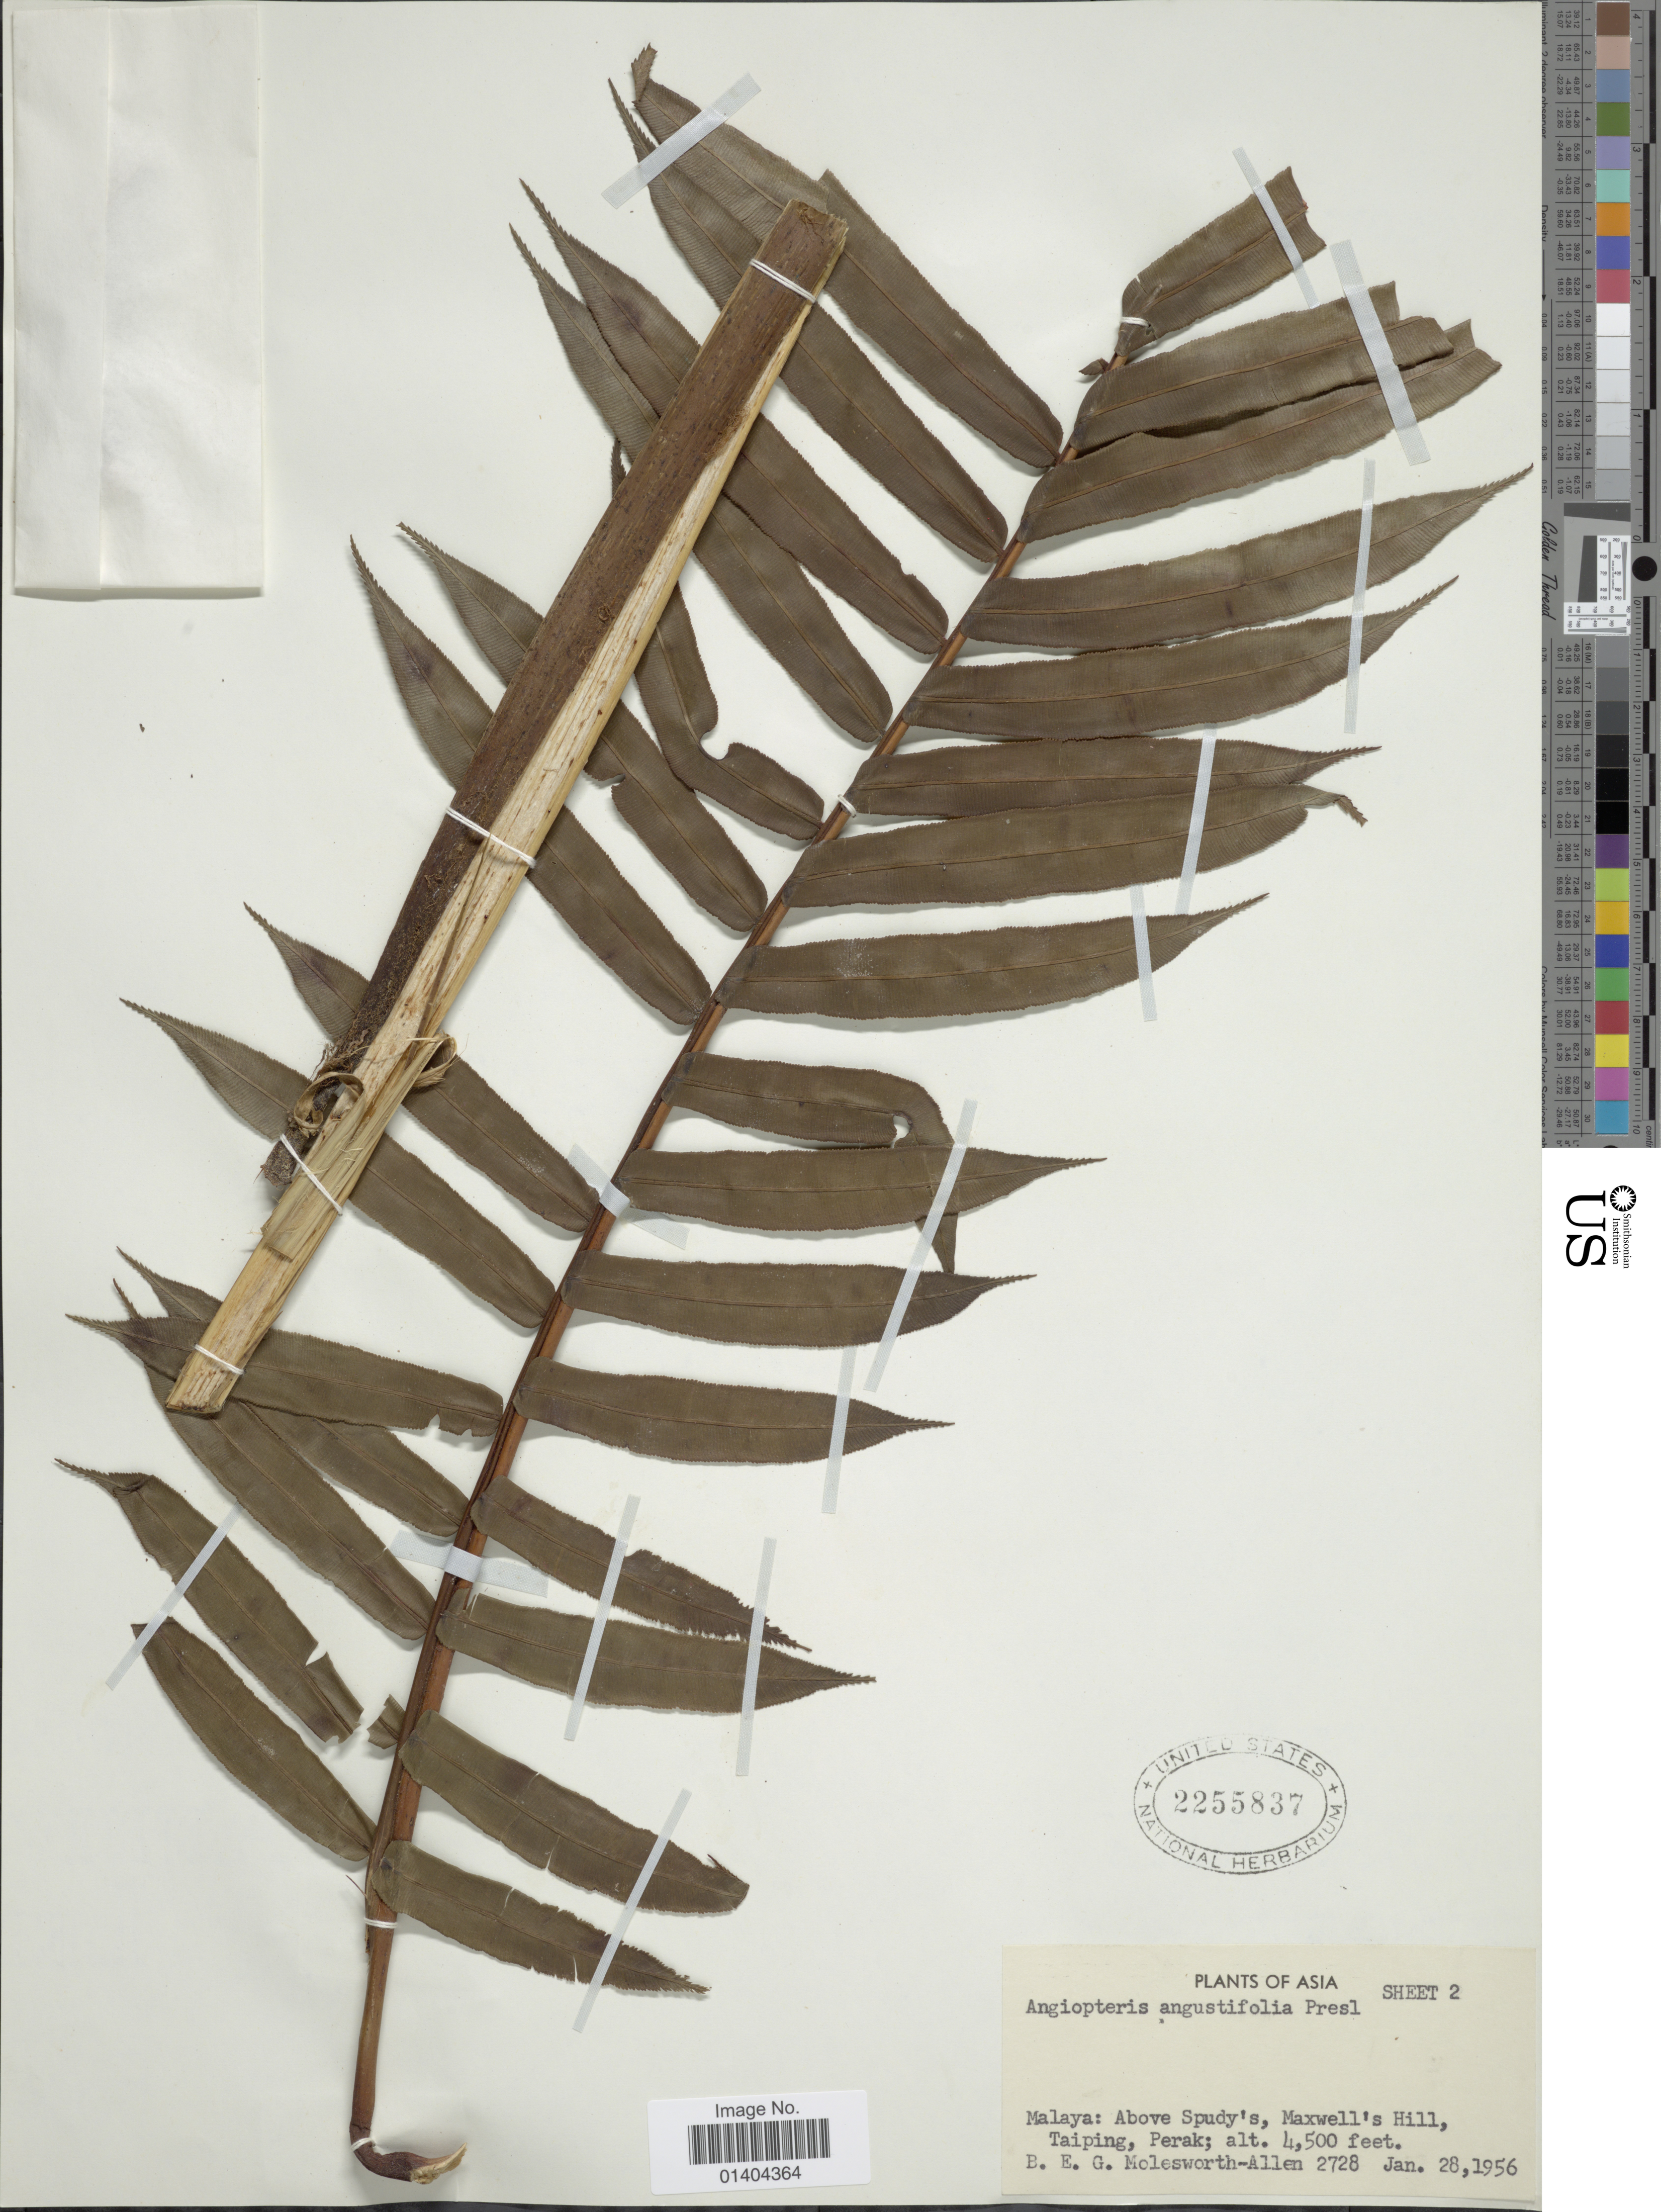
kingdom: Plantae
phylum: Tracheophyta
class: Polypodiopsida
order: Marattiales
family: Marattiaceae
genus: Angiopteris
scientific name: Angiopteris angustifolia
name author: C. Presl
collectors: B. E. G. Molesworth-Allen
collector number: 2728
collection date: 1956-01-28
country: Malaysia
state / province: Perak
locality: Malaya: Above Spudy's, Maxwell's Hill, taiping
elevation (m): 1372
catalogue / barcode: US 2255837